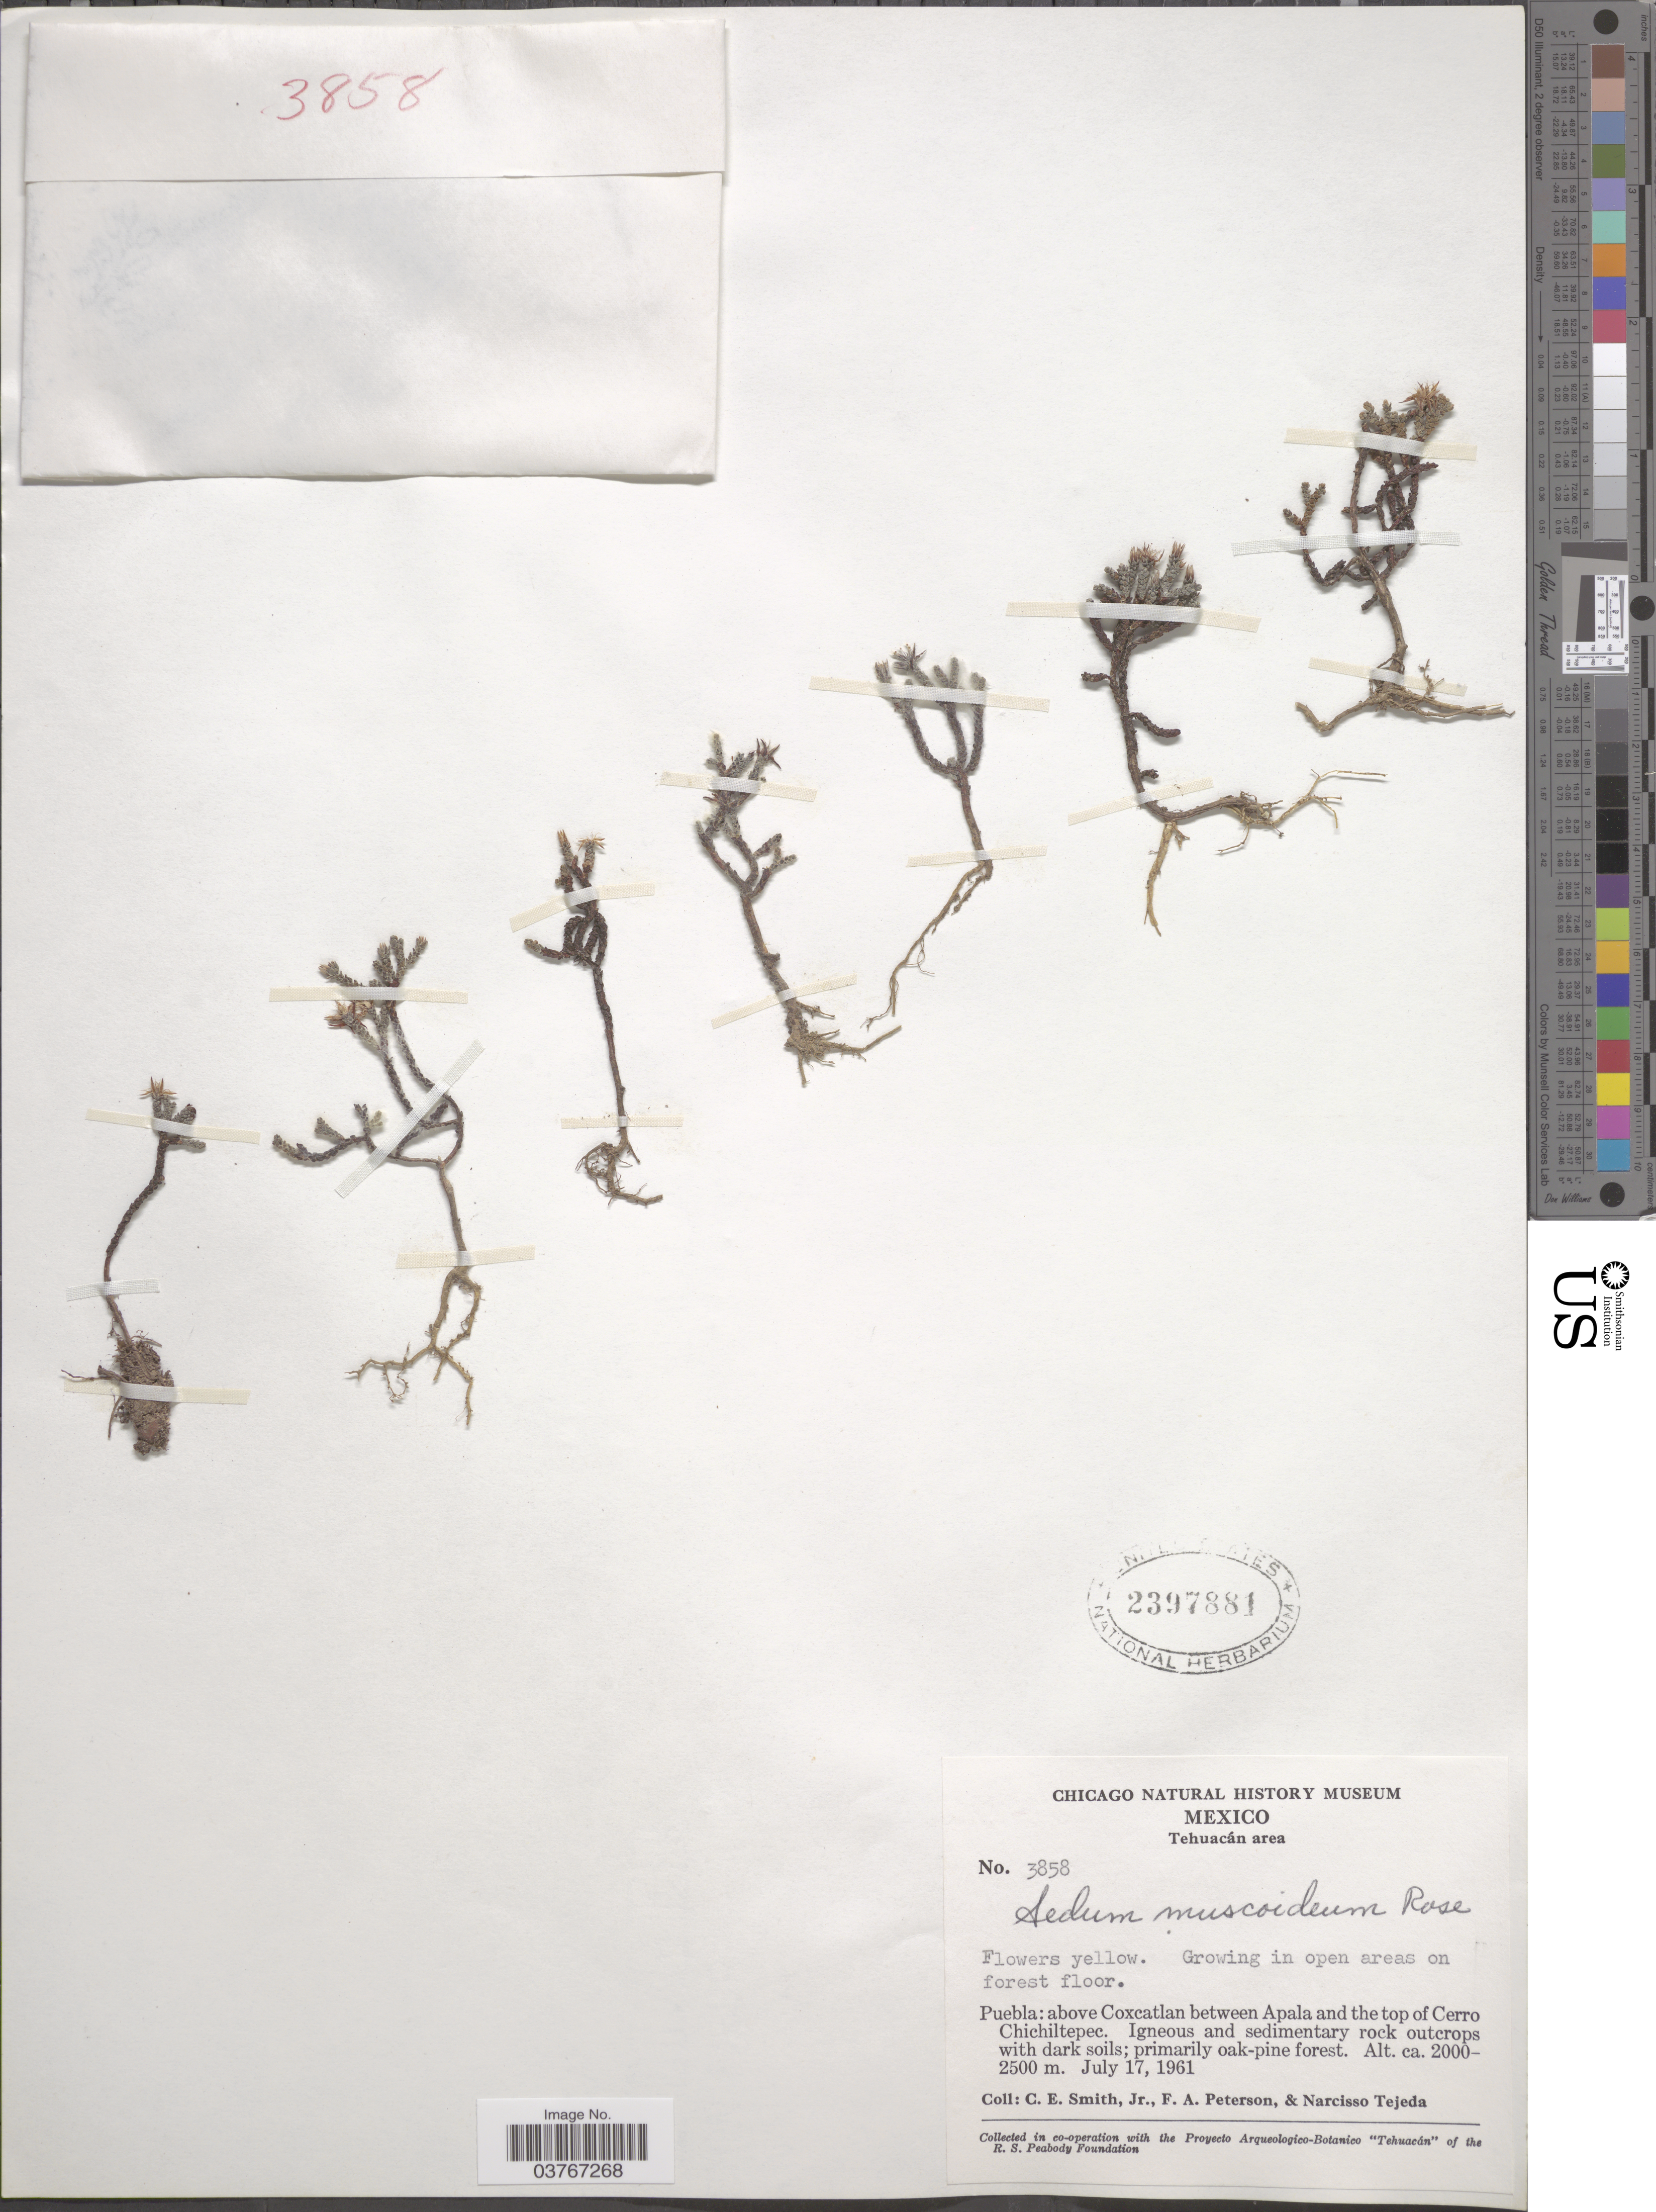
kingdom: Plantae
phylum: Tracheophyta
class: Magnoliopsida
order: Saxifragales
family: Crassulaceae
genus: Sedum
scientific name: Sedum muscoideum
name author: Rose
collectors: C. E. Smith Jr., F. A. Peterson & N. Tejeda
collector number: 3858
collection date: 1961-07-17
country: Mexico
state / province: Puebla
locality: Tehuacán area. Above Coxcatlan between Apala and the top of Cerro Chichiltepec.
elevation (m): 2000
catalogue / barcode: US 2397881